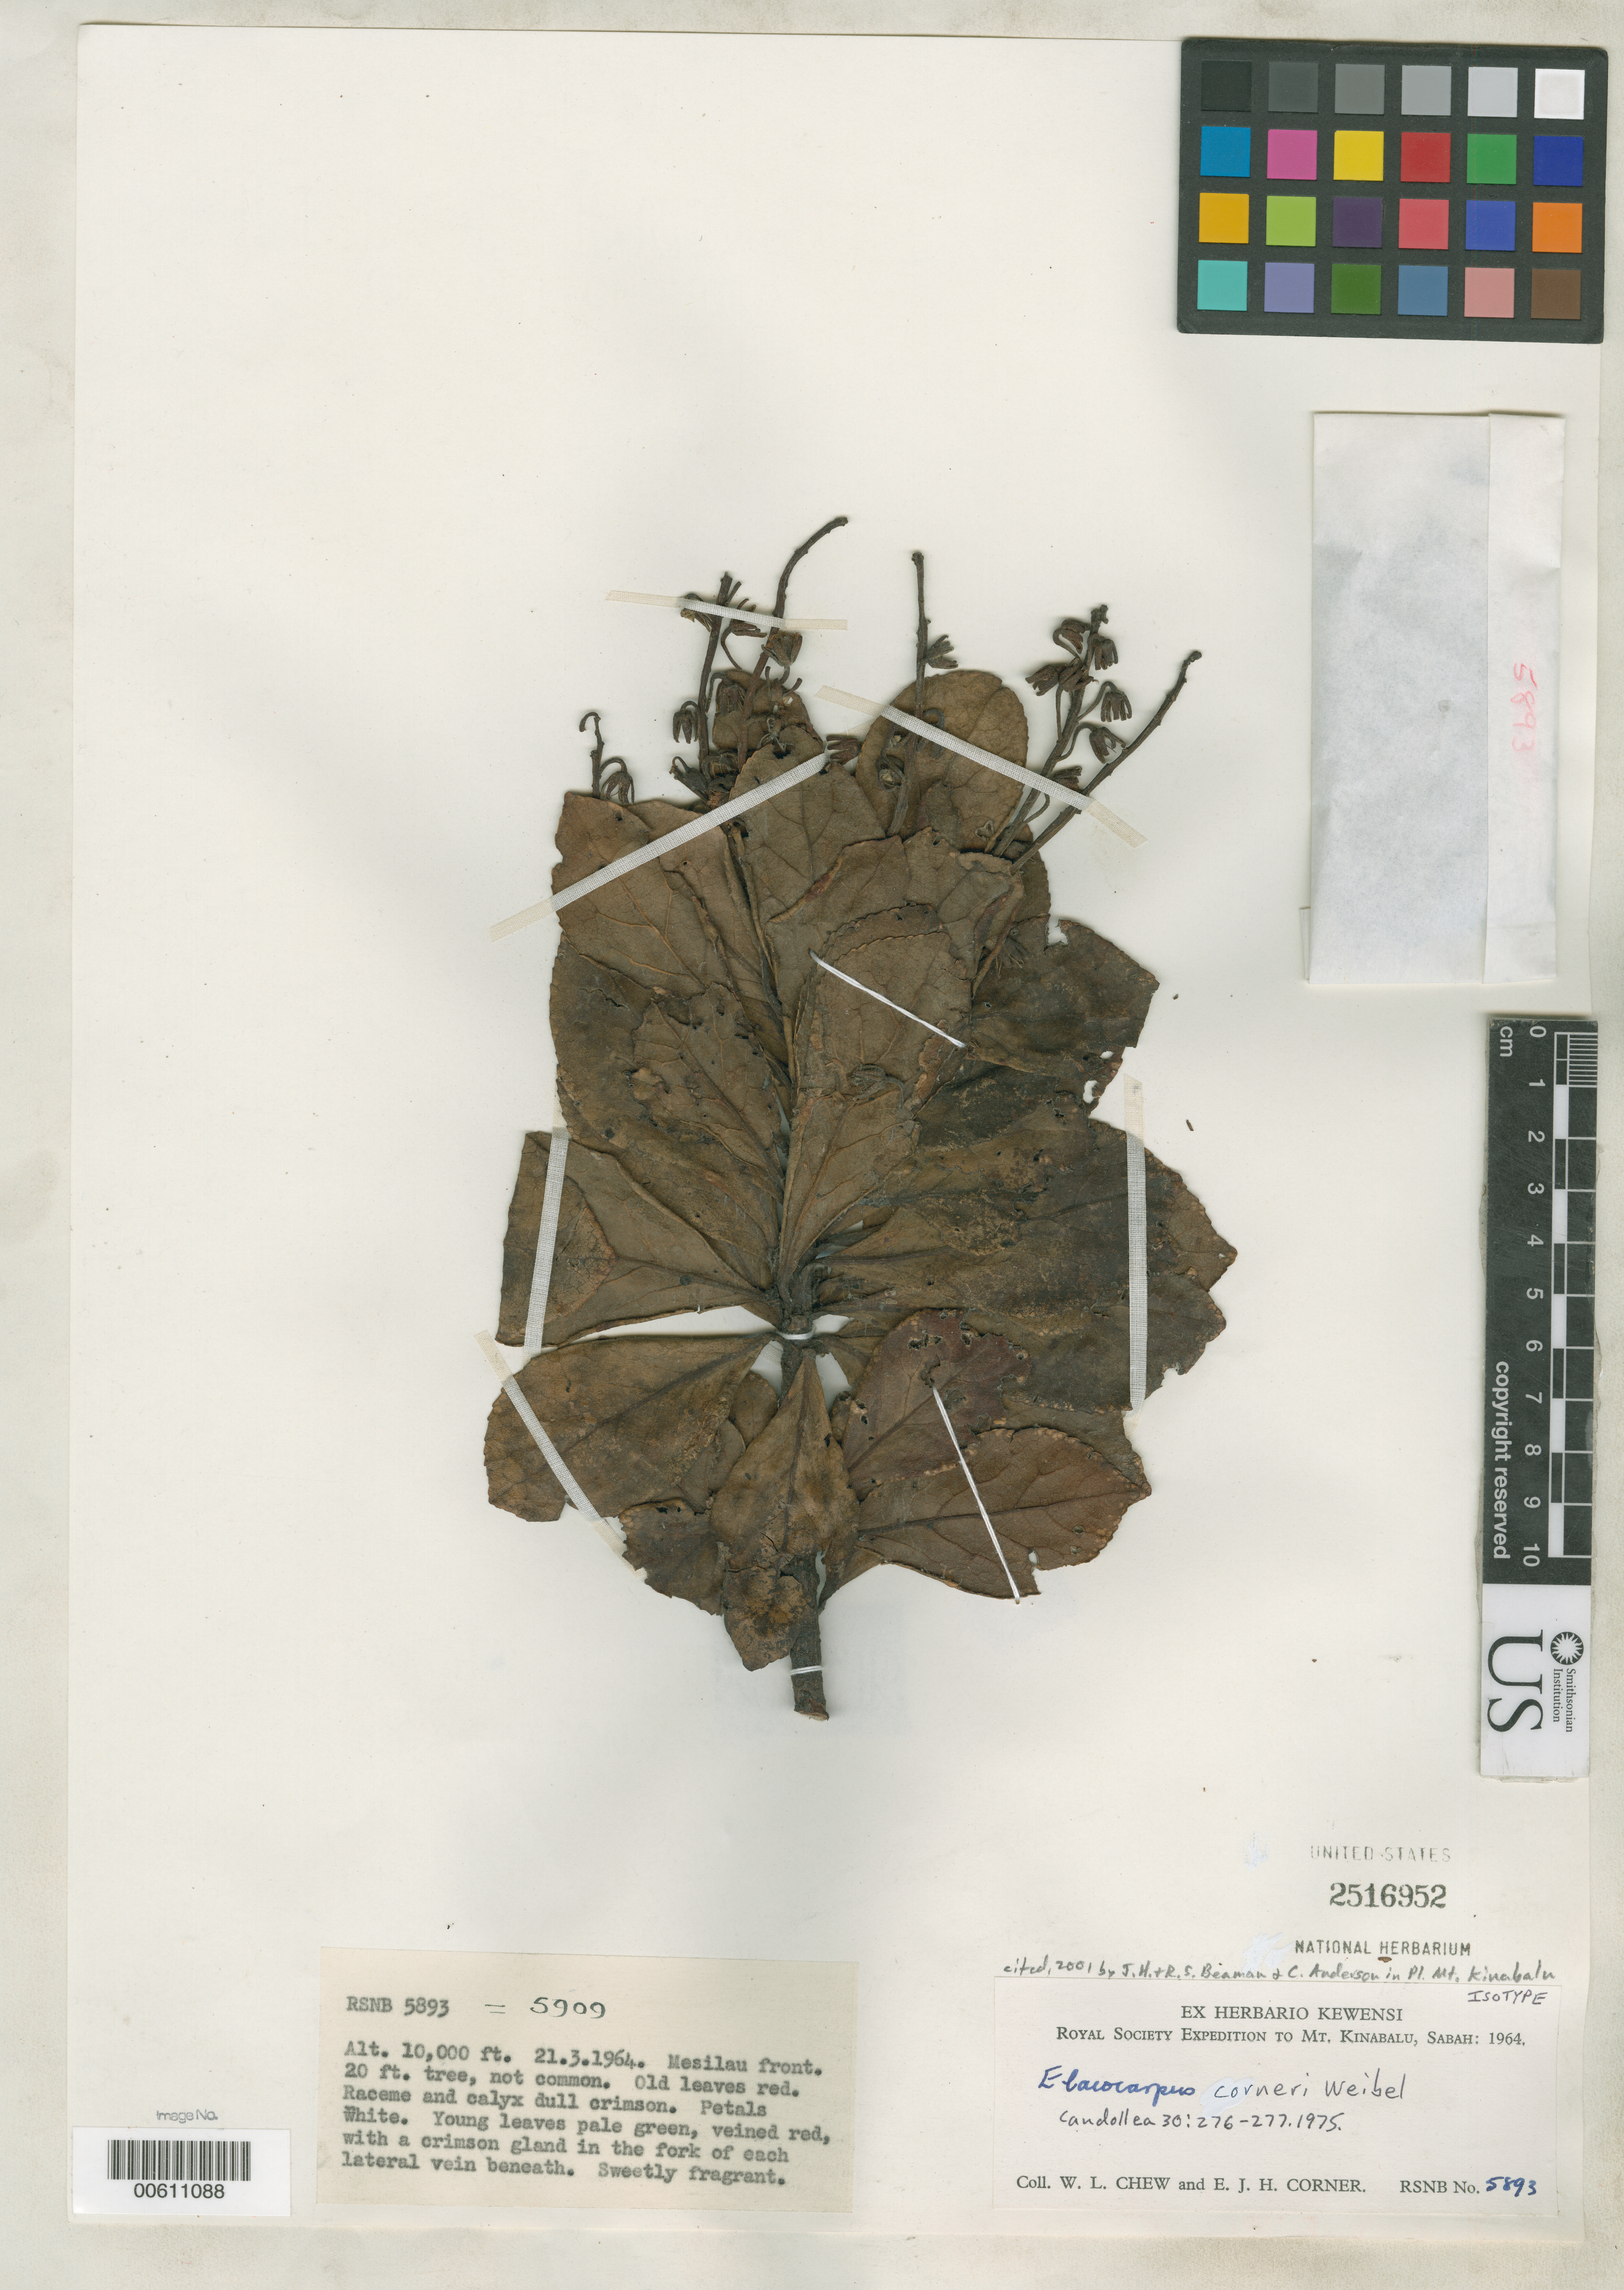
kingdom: Plantae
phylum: Tracheophyta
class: Magnoliopsida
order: Oxalidales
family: Elaeocarpaceae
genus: Elaeocarpus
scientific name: Elaeocarpus corneri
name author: Weibel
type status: Isotype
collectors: W. Chew & E. Corner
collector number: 5893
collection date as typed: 21 Mar 1964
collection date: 1964-03-21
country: Malaysia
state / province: Sabah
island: Borneo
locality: Mt. Kinabalu.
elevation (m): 3048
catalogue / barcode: US 2516952